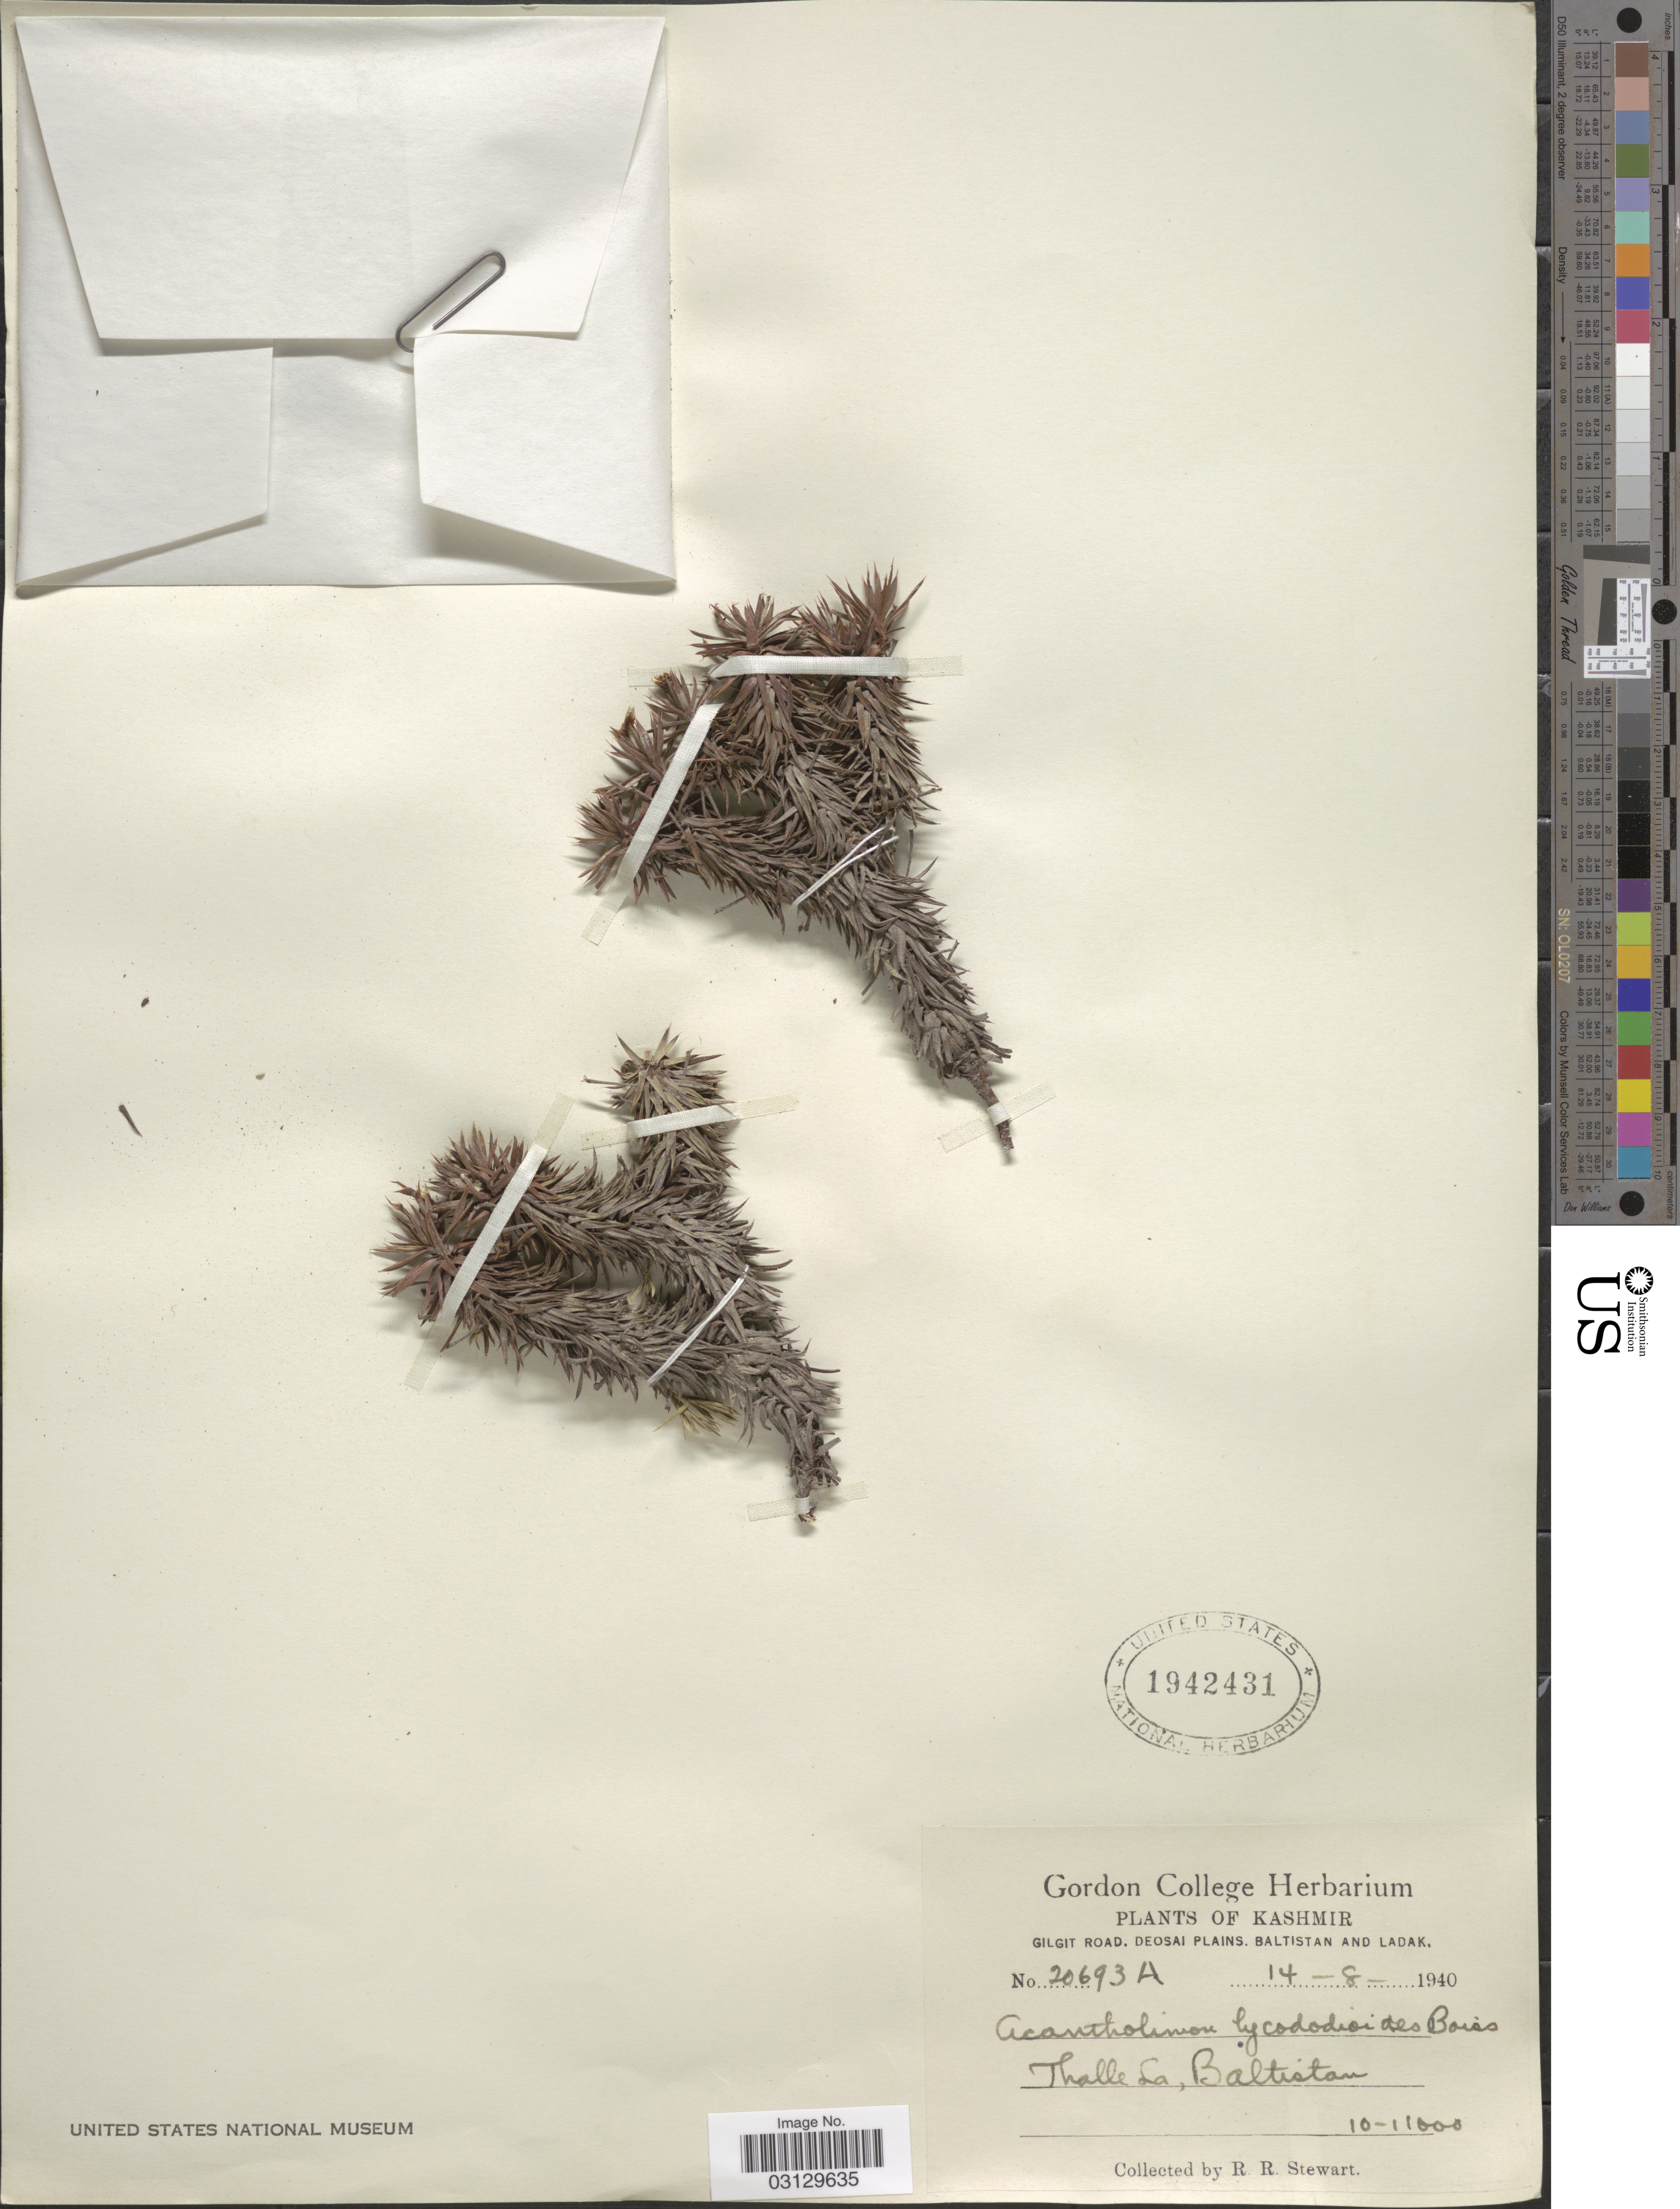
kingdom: Plantae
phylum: Tracheophyta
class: Magnoliopsida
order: Caryophyllales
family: Plumbaginaceae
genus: Acantholimon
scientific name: Acantholimon lycopodioides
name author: (Girard) Boiss.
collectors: R. Stewart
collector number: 20693A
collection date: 1940-08-14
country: Pakistan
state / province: Gilgit-Baltistan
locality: Kashmir. Gilgit Road. Deosai Plains. Baltistan and Ladak. Thalle La, Baltistan.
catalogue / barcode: US 1942431